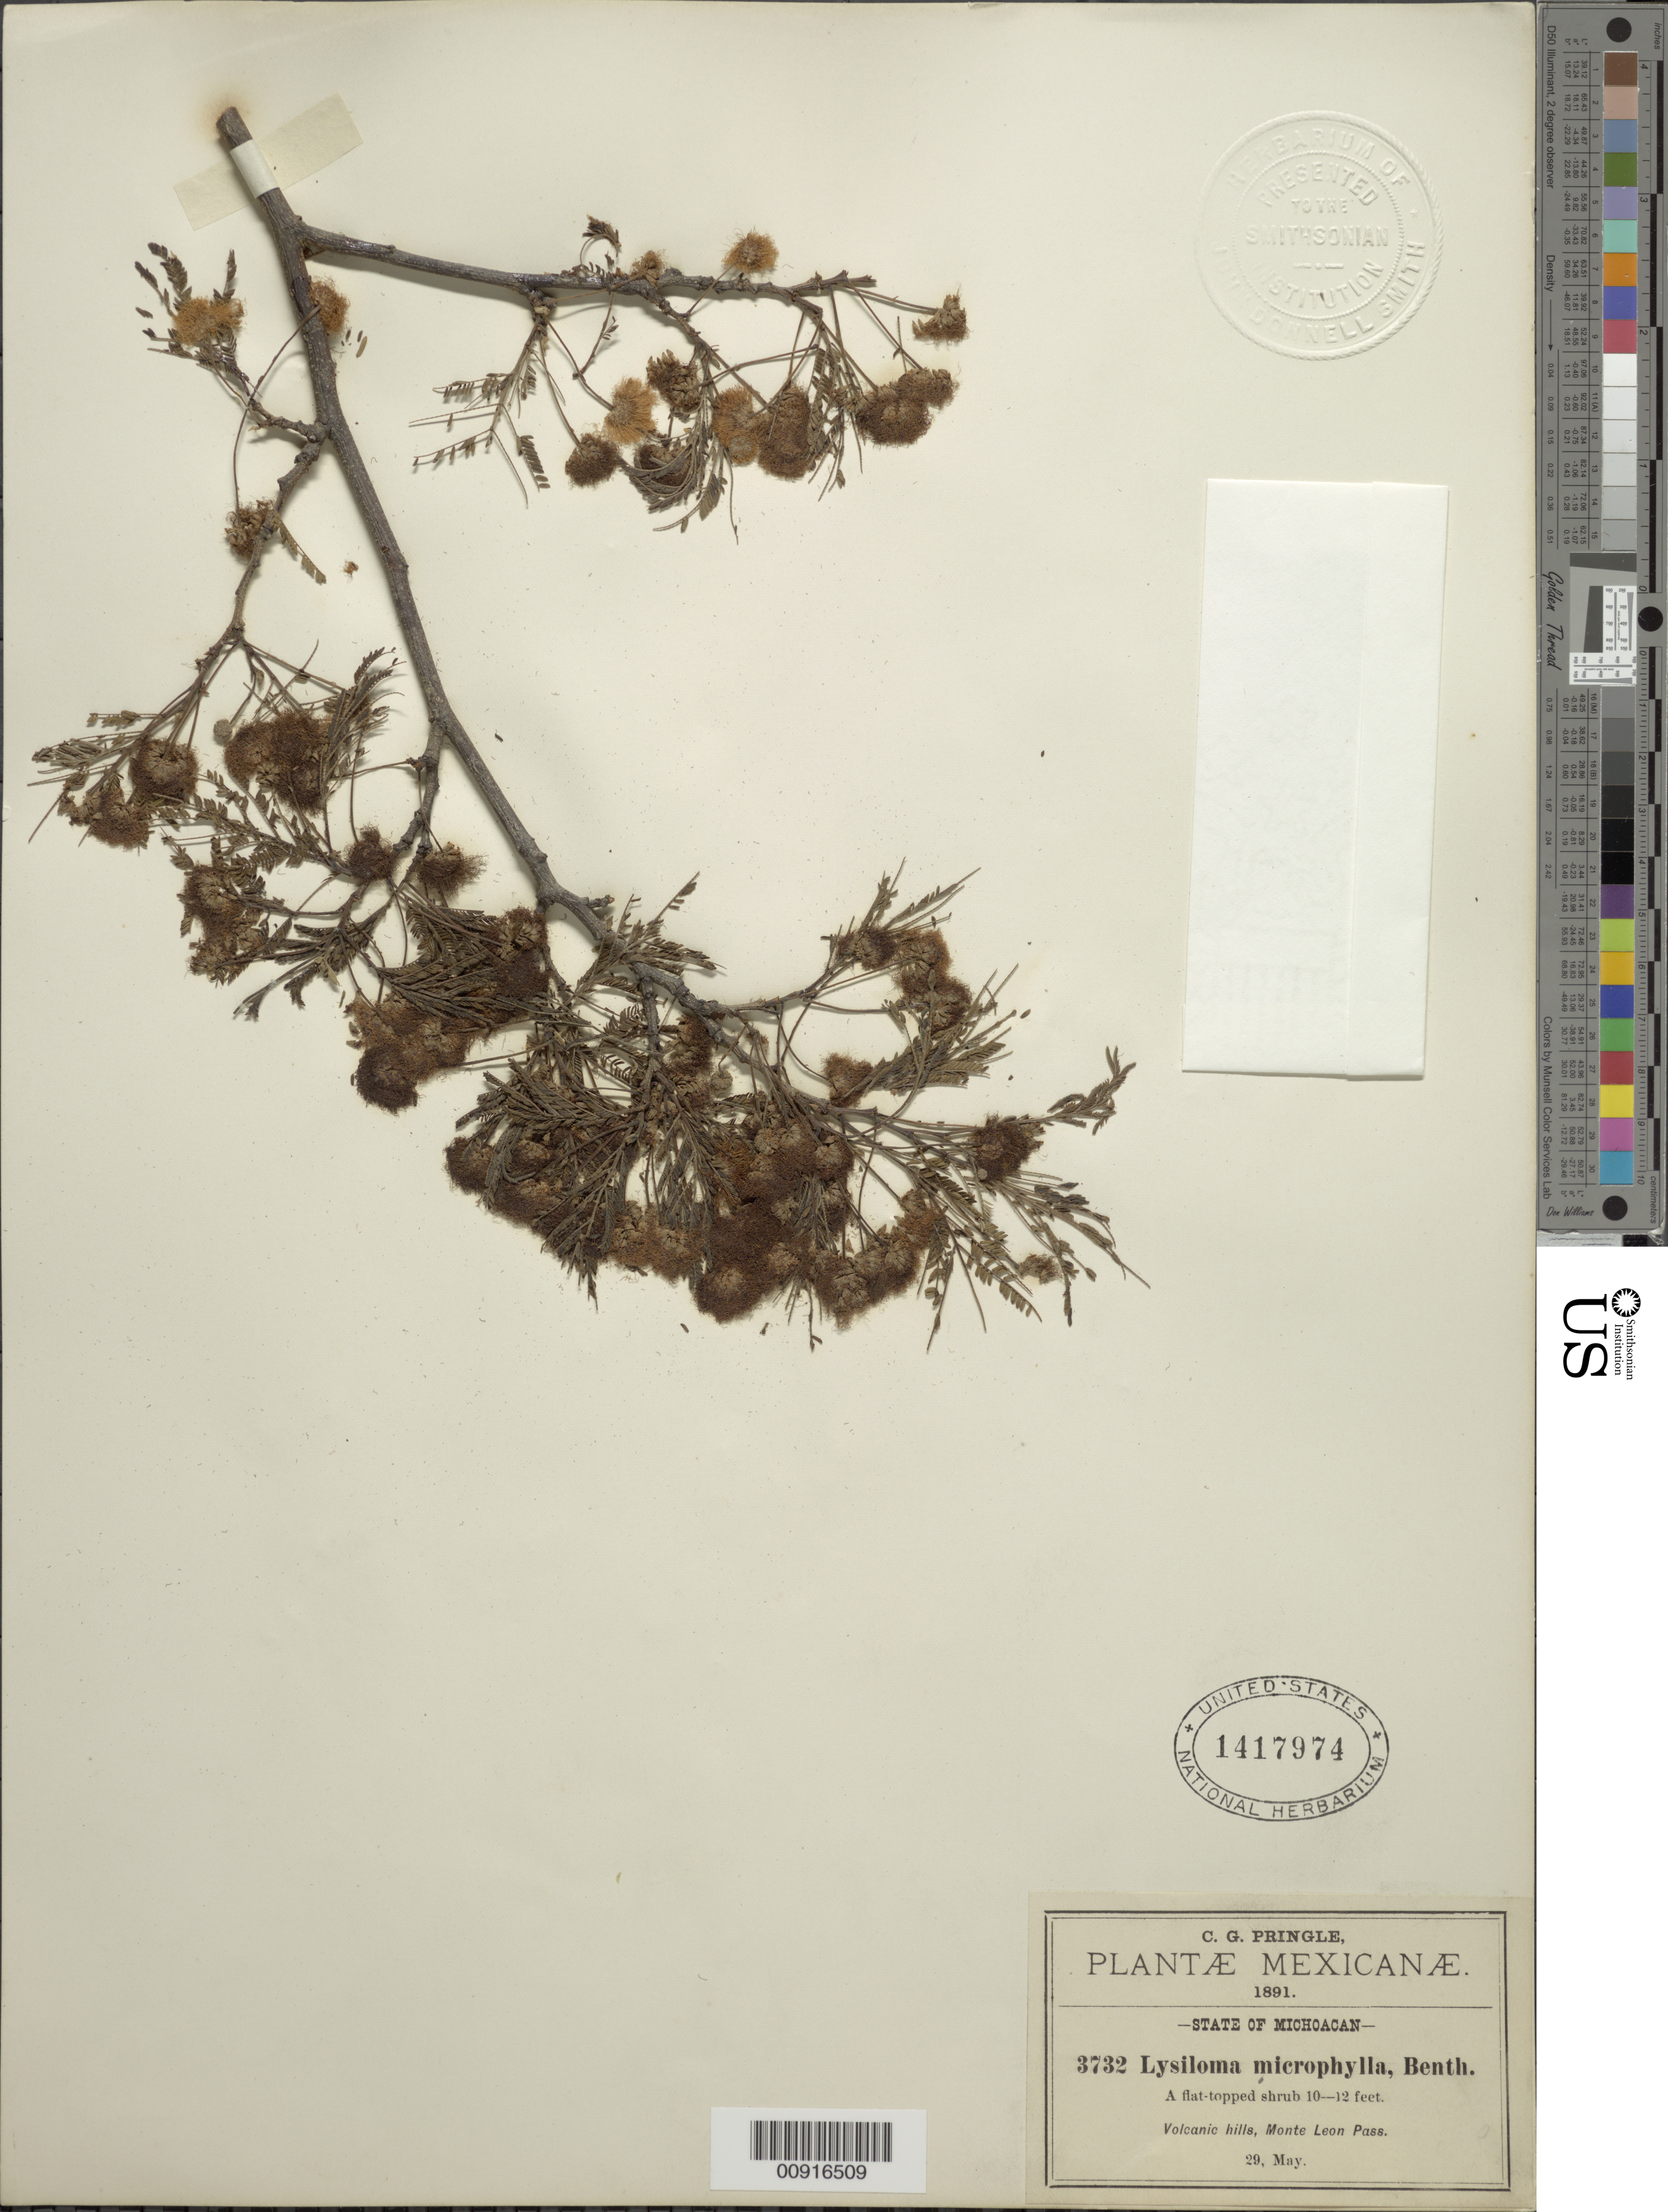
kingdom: Plantae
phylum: Tracheophyta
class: Magnoliopsida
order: Fabales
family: Fabaceae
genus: Lysiloma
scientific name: Lysiloma microphyllum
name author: Benth.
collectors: C. G. Pringle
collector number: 3732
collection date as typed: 29 May 1891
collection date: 1891-05-29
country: Mexico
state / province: Michoacán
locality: Monte León Pass, State of Michoacán.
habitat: Volcanic hills.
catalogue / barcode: US 1417974